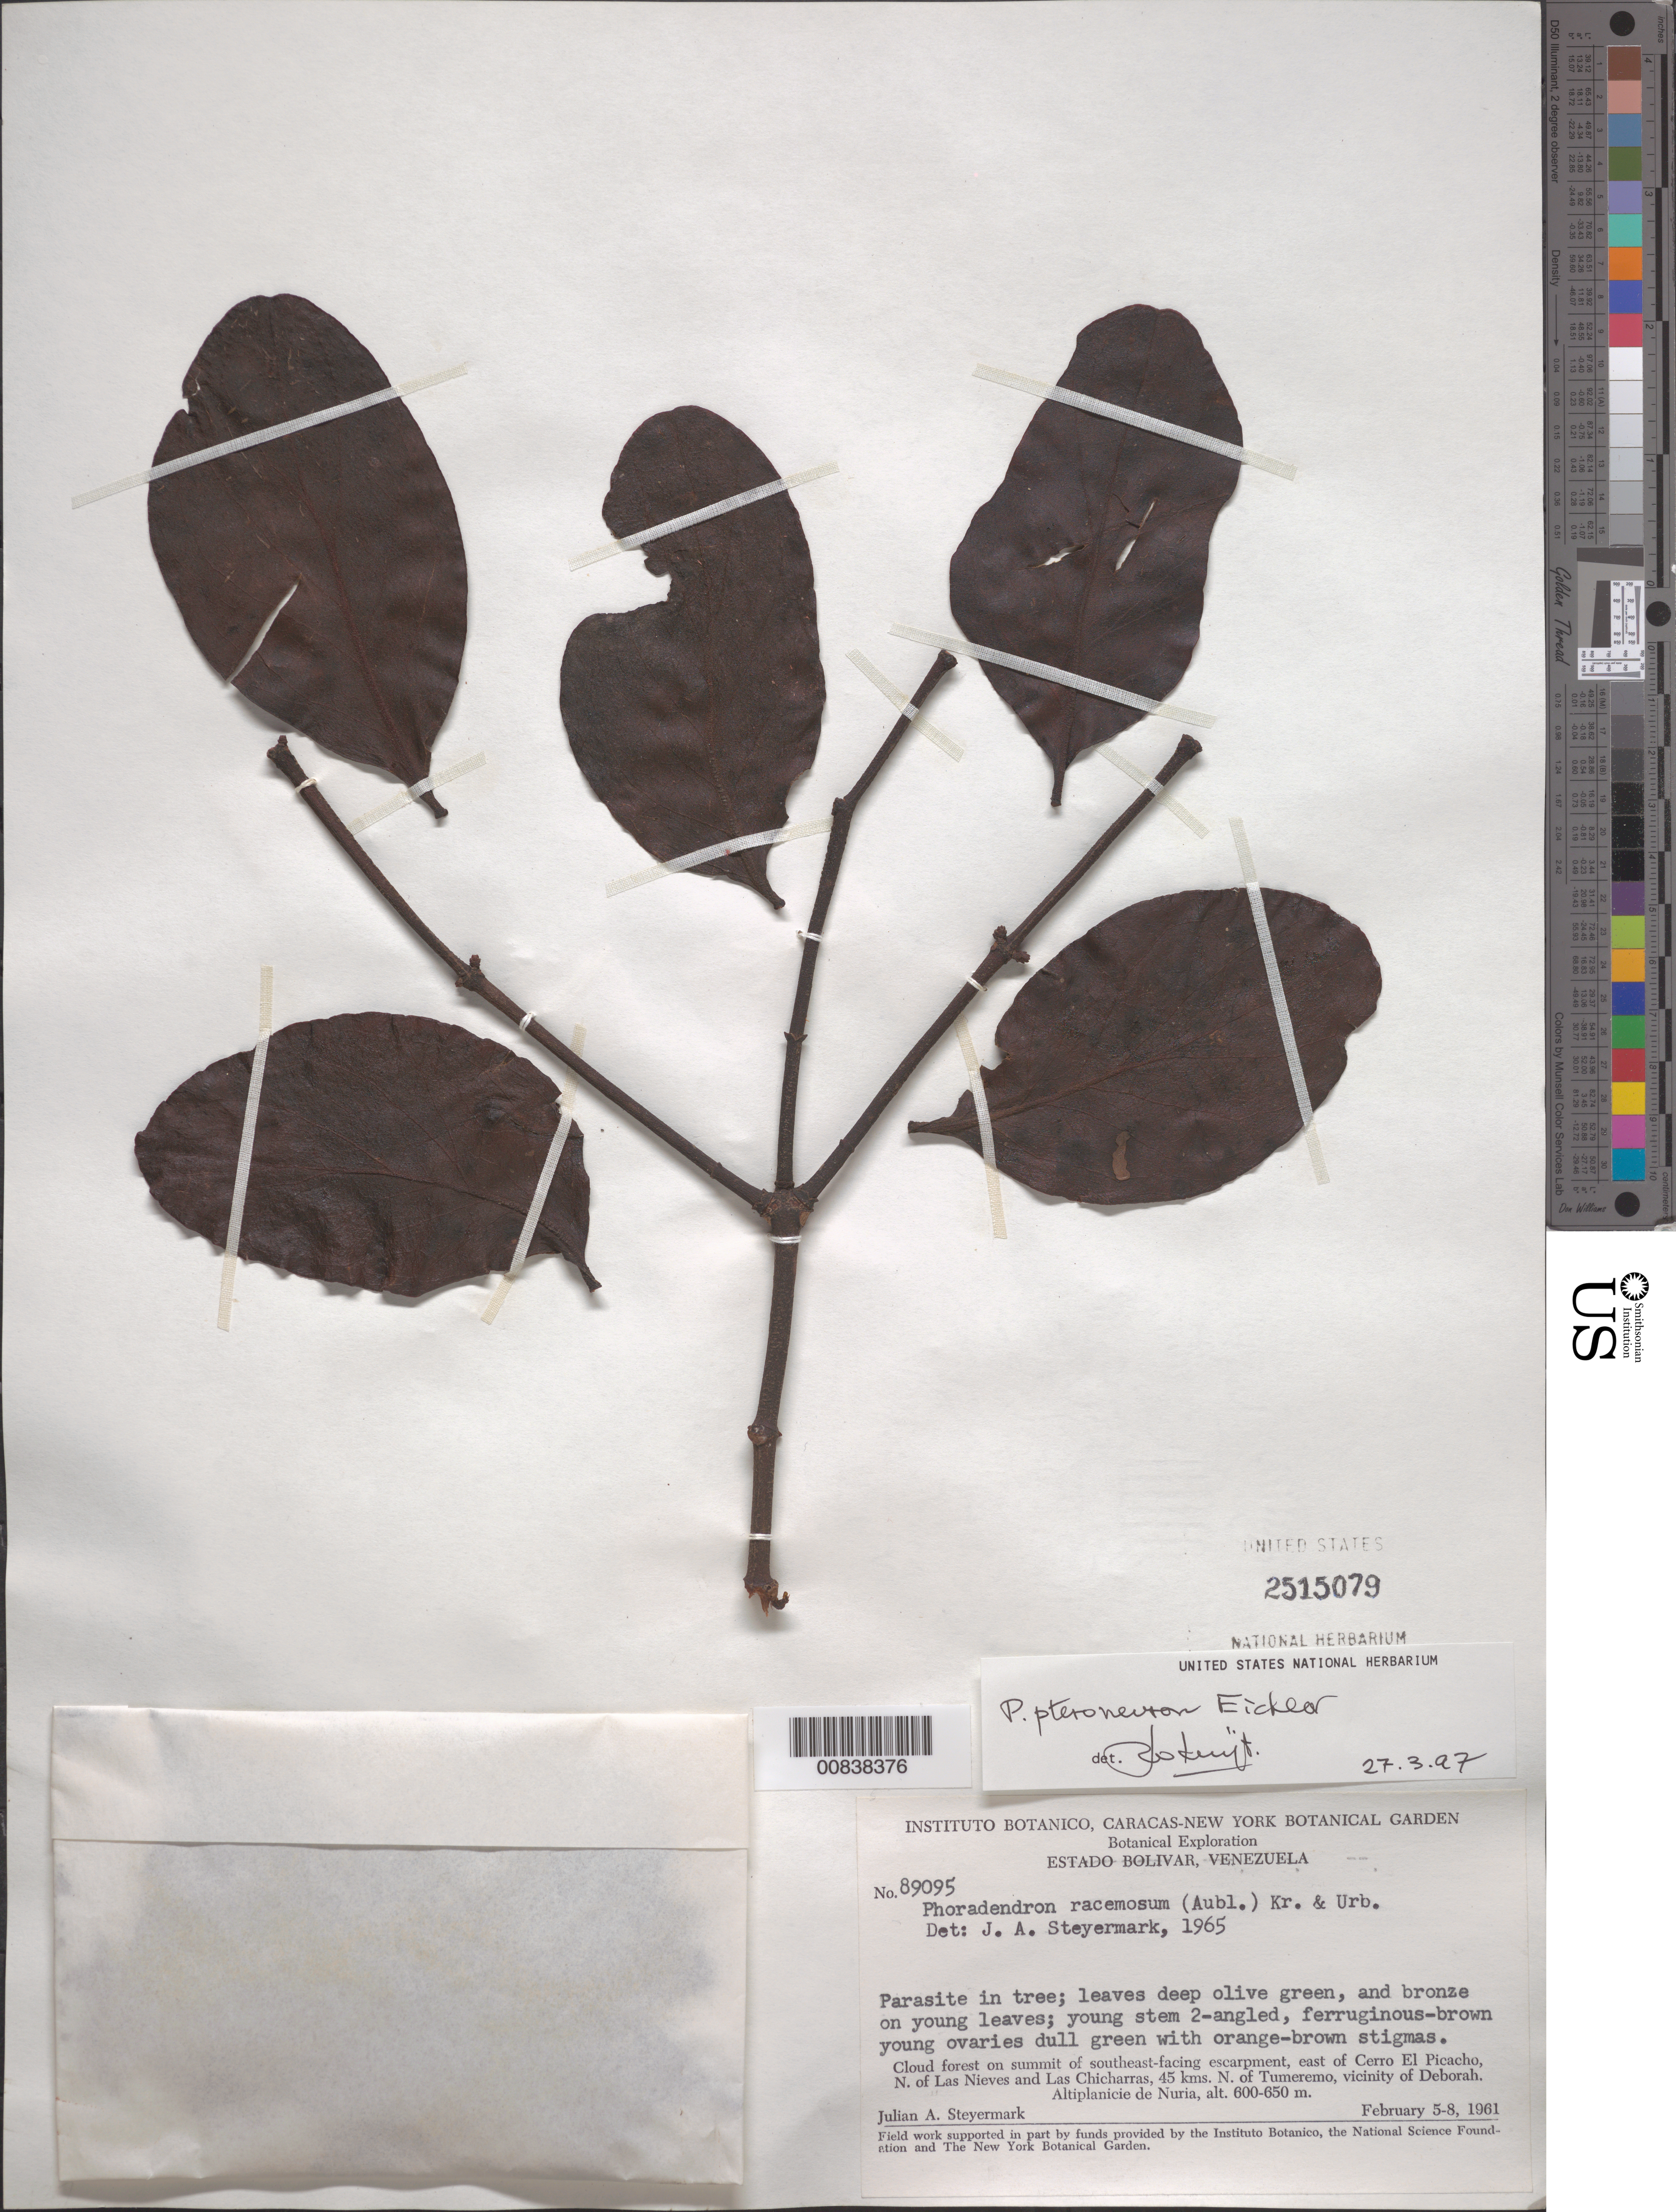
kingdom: Plantae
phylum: Tracheophyta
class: Magnoliopsida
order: Santalales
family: Viscaceae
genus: Phoradendron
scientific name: Phoradendron racemosum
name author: (Aubl.) Krug & Urb.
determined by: Kuijt, Job, (CANADA)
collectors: J. Steyermark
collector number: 89095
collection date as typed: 5-Feb-61 to 8-Feb-61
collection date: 1961-02-05/1961-02-08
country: Venezuela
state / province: Bolívar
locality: Cerro El Picacho, N of Las Nieves & Las Chicharras, 45 km N of Tumeremo, vic of Deborah, Altiplanicie de Nuria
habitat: Cloud forest on summit of SE facing escarpment; in tree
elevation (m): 600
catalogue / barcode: US 2515079